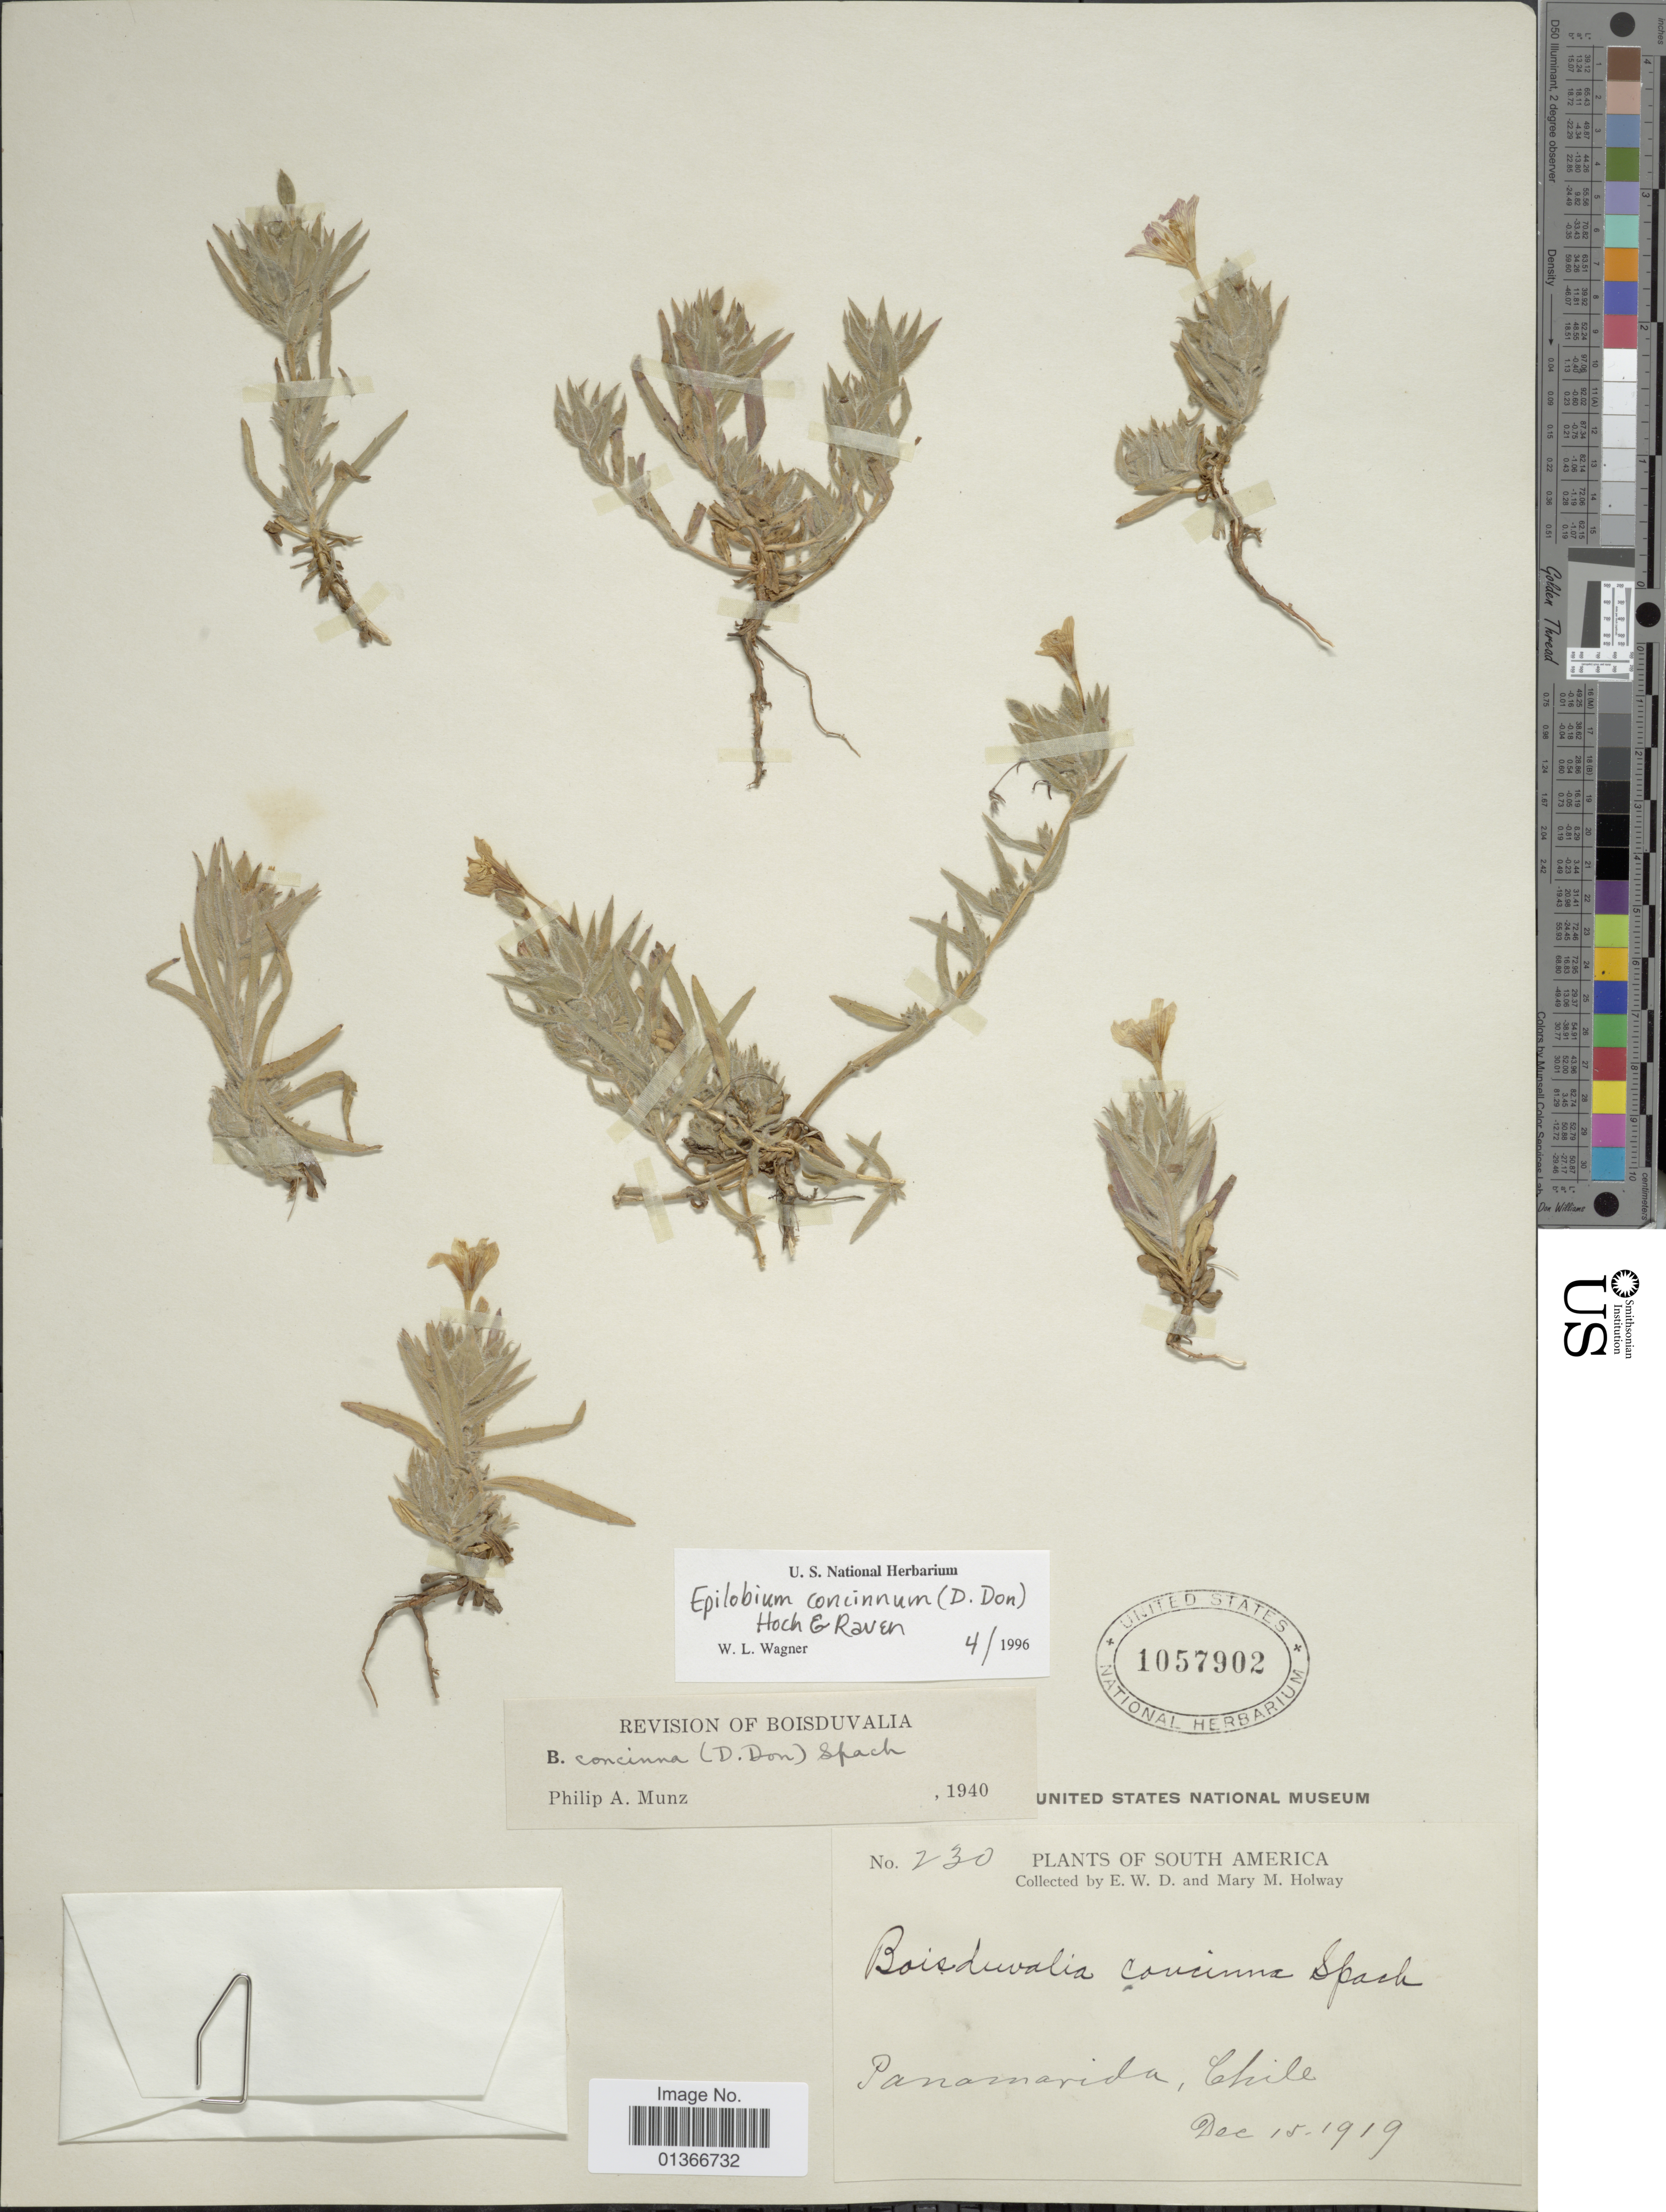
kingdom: Plantae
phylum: Tracheophyta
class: Magnoliopsida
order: Myrtales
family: Onagraceae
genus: Epilobium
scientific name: Epilobium subdentatum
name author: (Meyen) Lievens & Hoch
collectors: E. W. D. Holway & M. M. Holway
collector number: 230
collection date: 1919-12-15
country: Chile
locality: Panamarida.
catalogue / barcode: US 1057902